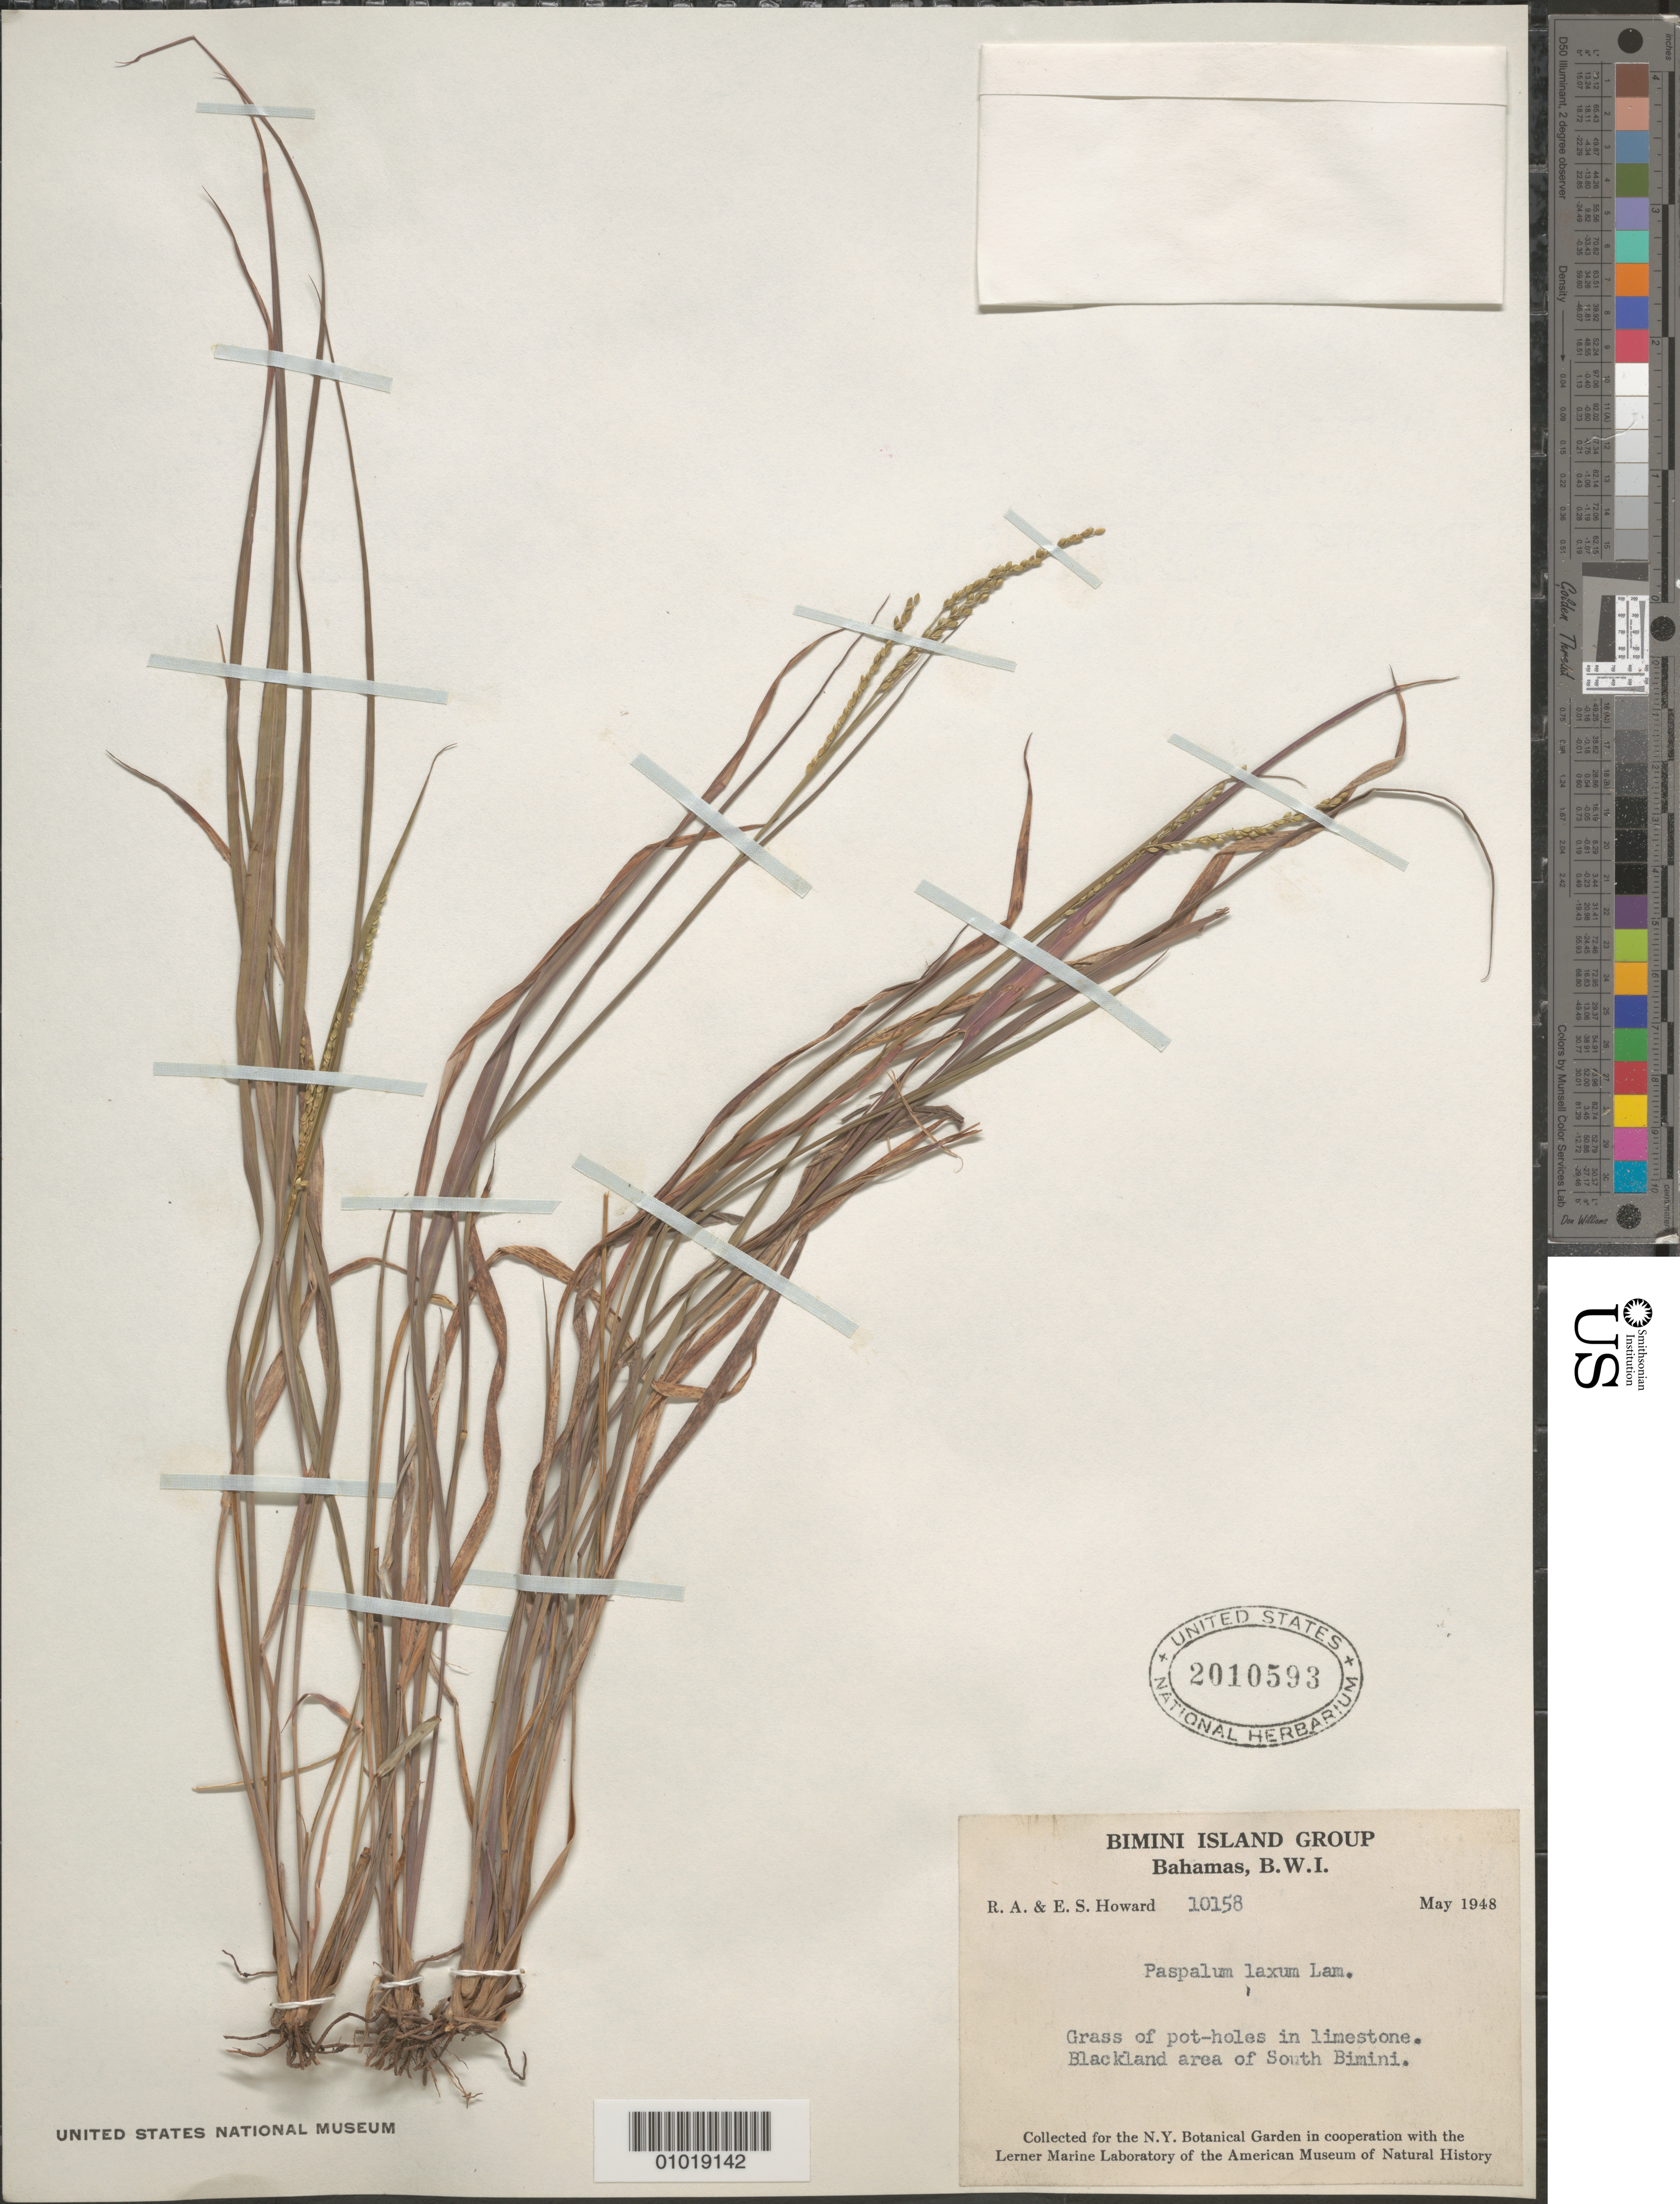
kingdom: Plantae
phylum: Tracheophyta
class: Liliopsida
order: Poales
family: Poaceae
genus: Paspalum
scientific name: Paspalum laxum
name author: Lam.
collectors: R. A. Howard & E. S. Howard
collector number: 10158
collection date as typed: May 1948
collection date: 1948-05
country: Bahamas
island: Bimini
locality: Blackland area of South Bimini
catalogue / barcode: US 2010593